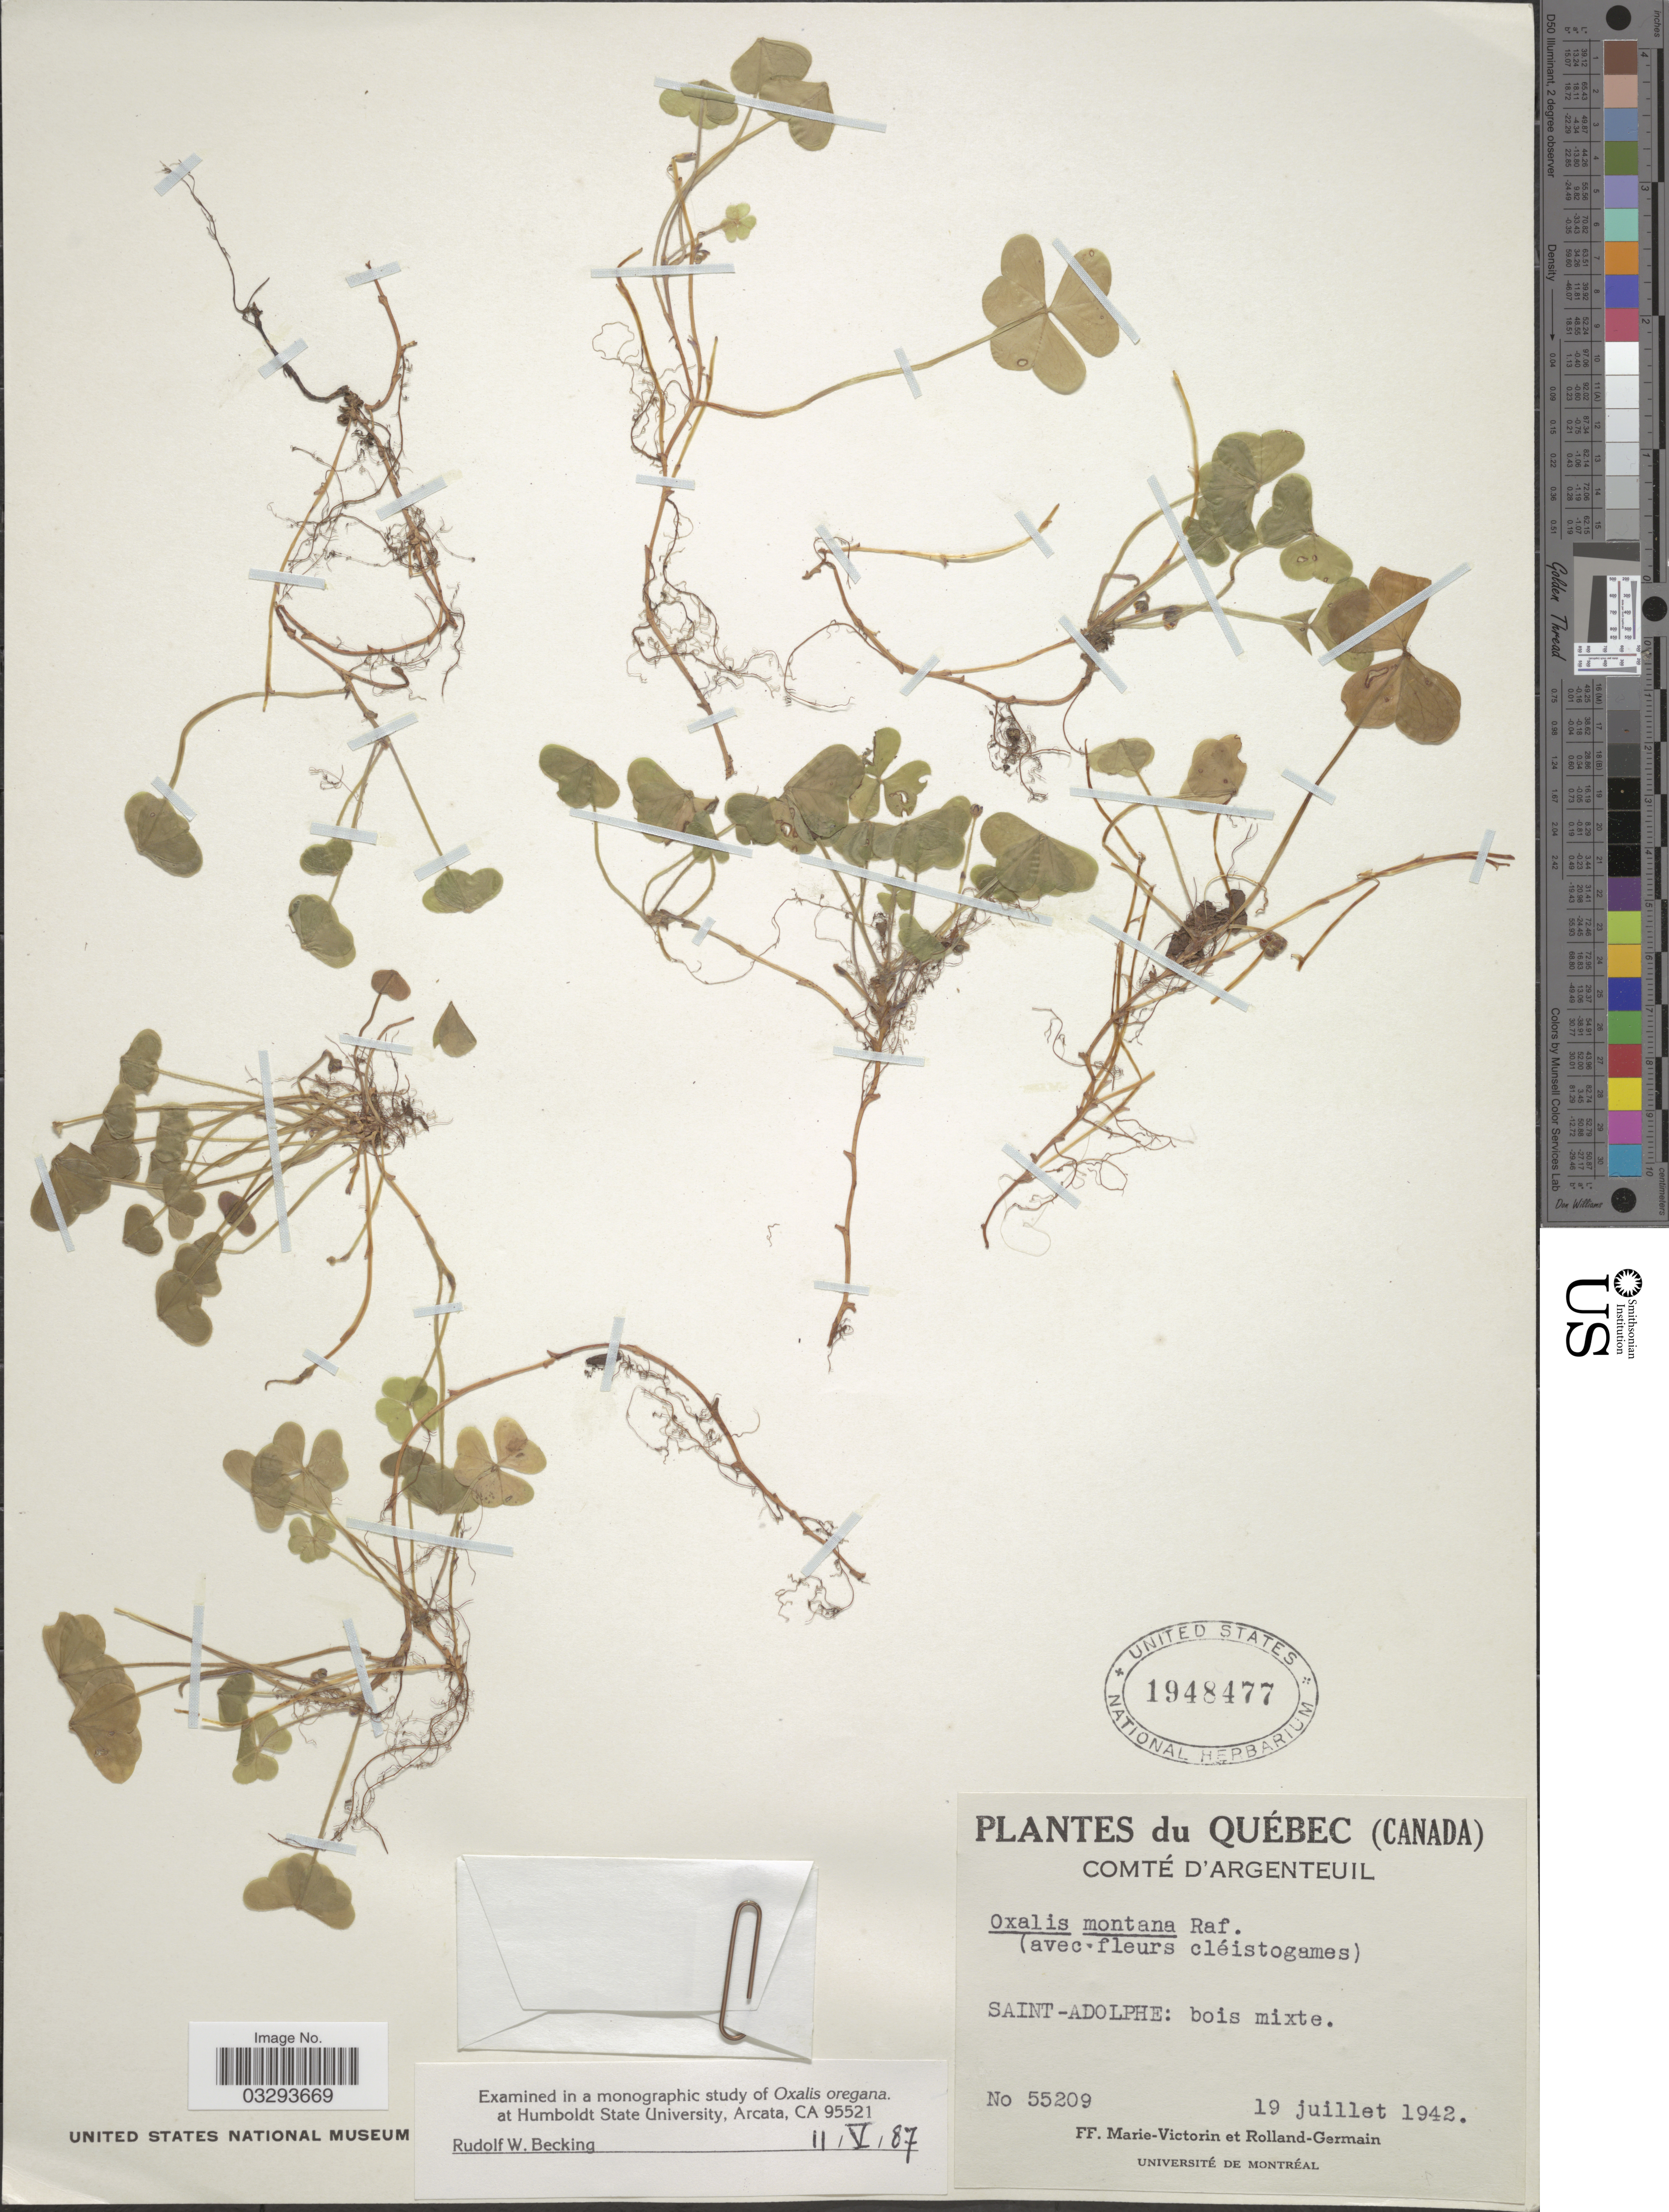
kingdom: Plantae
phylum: Tracheophyta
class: Magnoliopsida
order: Oxalidales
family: Oxalidaceae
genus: Oxalis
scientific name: Oxalis montana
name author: Raf.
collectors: F. Marie-Victorin & Rolland-Germain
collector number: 55209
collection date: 1942-07-19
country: Canada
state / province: Quebec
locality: Comté D'Argenteuil. Saint-Adolphe.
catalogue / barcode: US 1948477